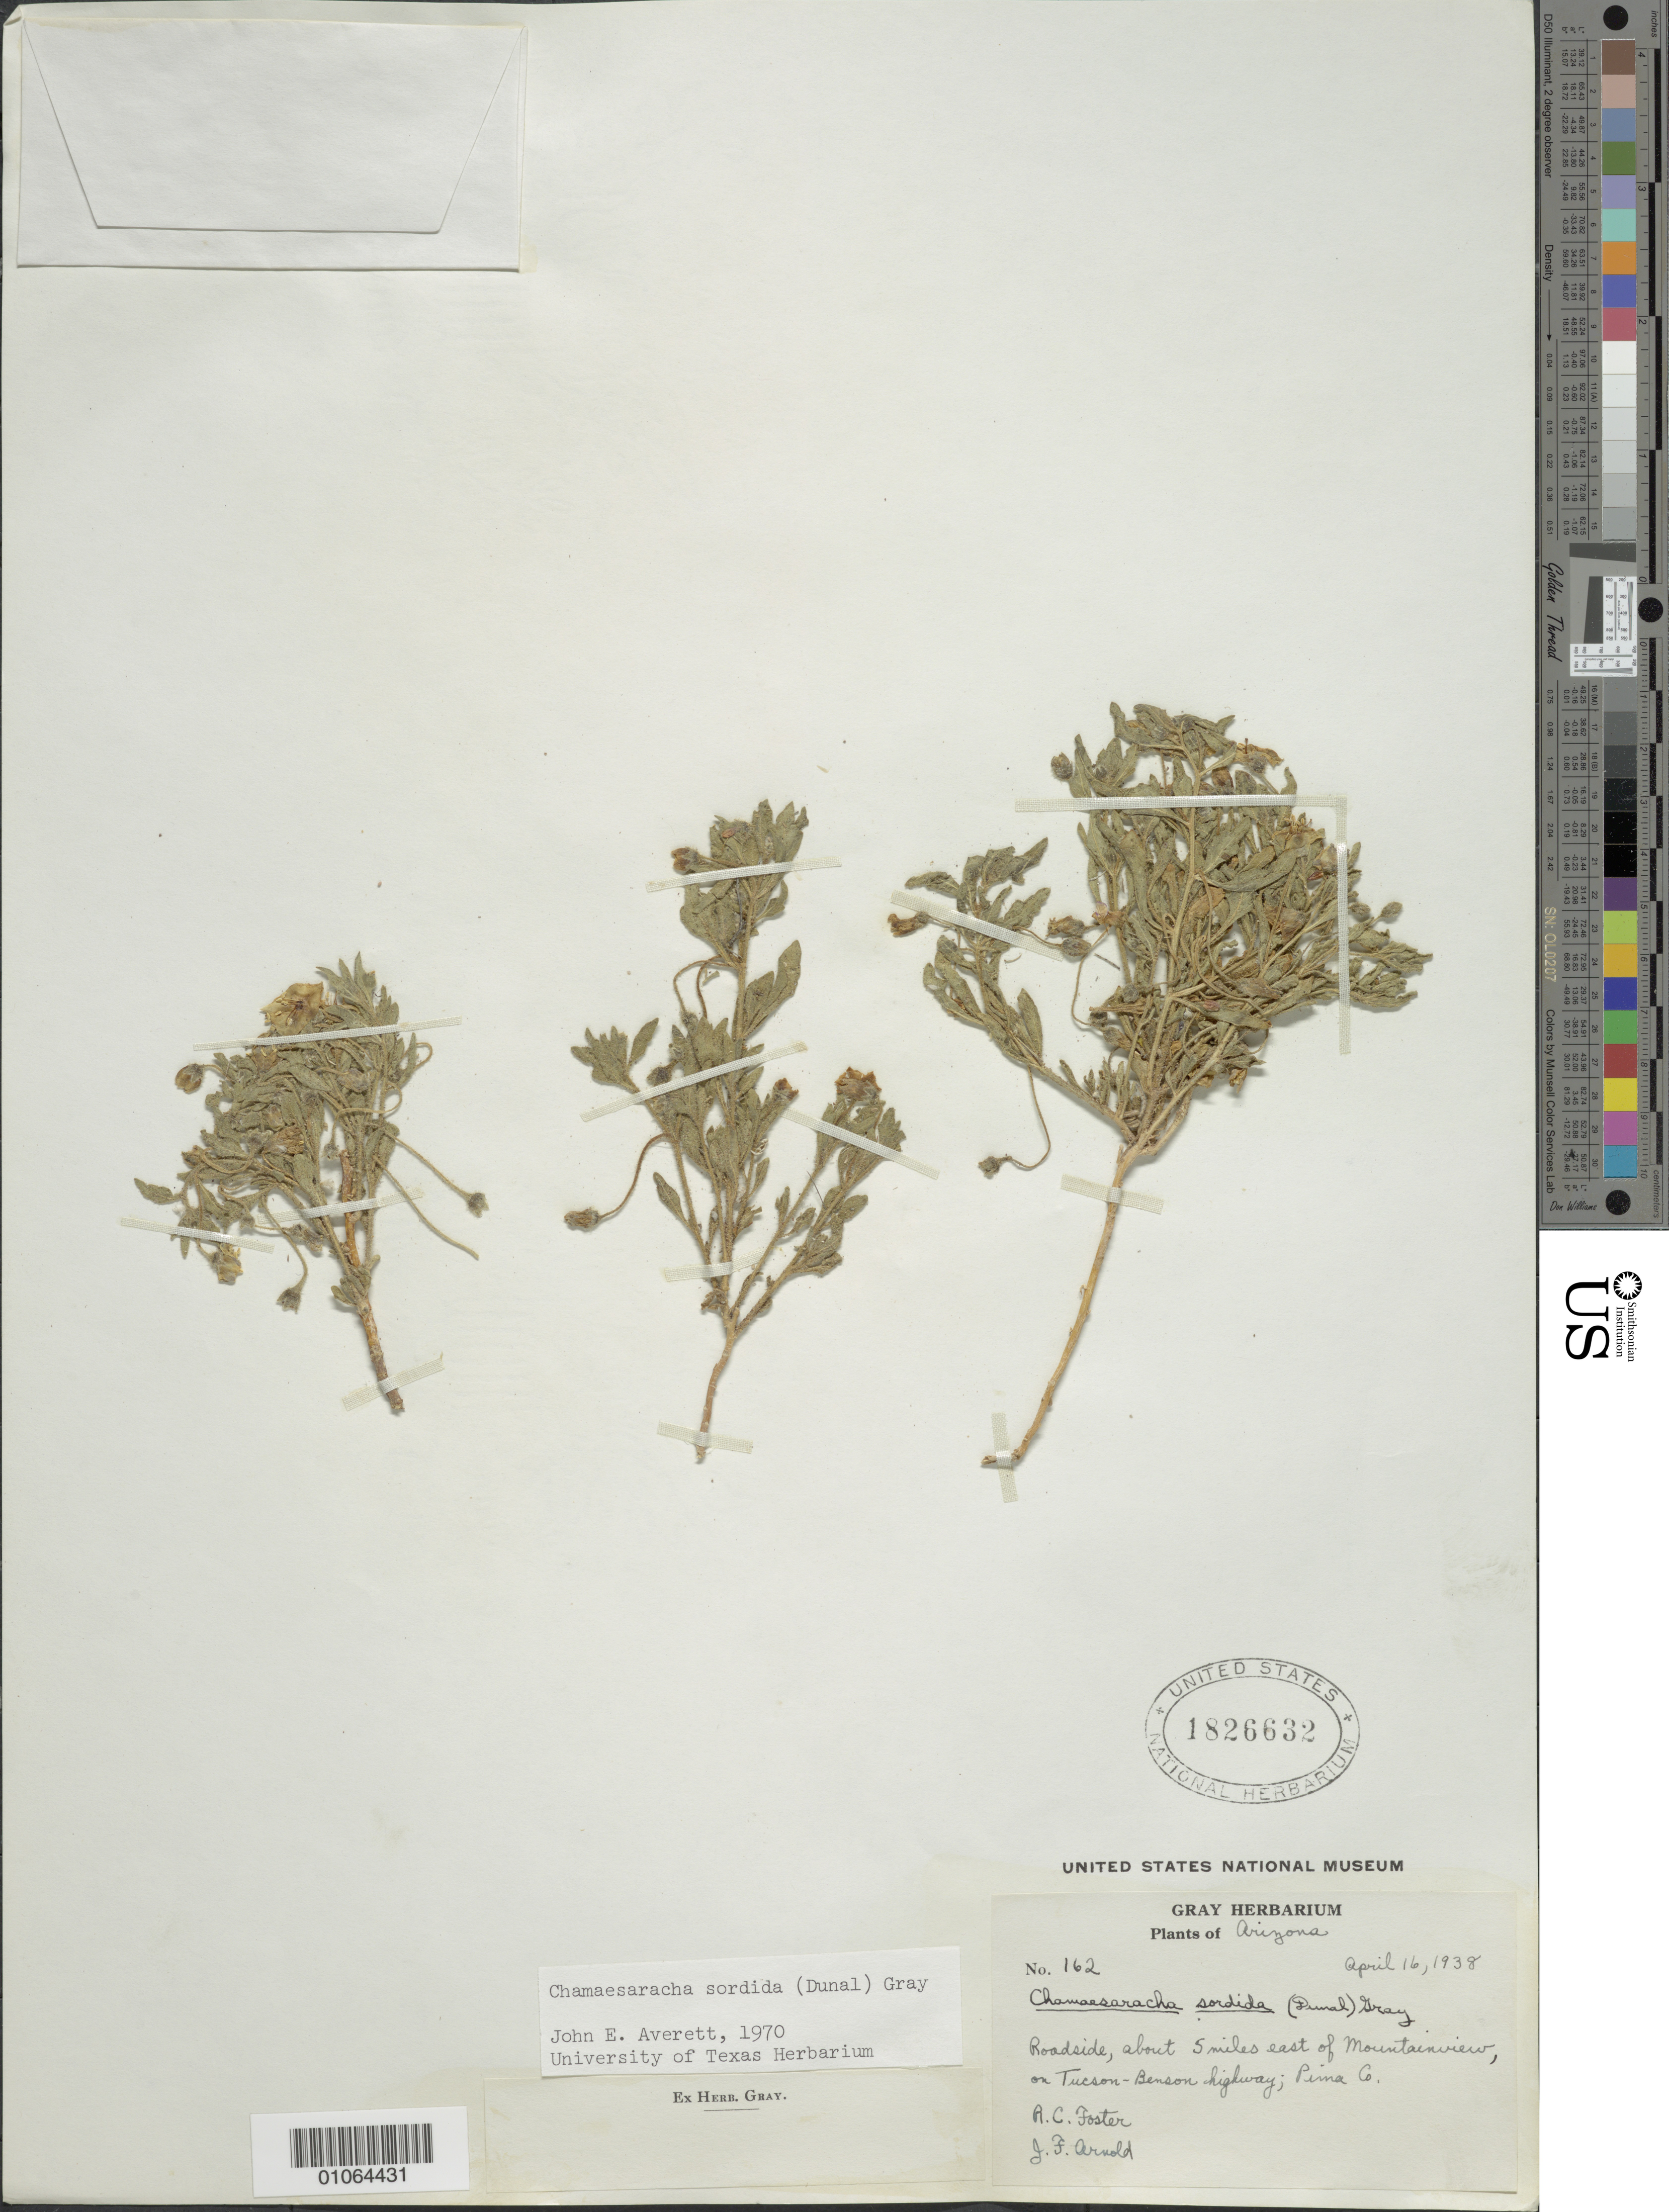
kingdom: Plantae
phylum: Tracheophyta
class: Magnoliopsida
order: Solanales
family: Solanaceae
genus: Chamaesaracha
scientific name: Chamaesaracha sordida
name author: (Dunal) S.F. Gray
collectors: J. F. Arnold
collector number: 162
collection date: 1938-04-16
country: United States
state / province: Arizona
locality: Roadside, about 5 miles east of Mountainview, on Tucson-Benson highway, Pina Co.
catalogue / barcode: US 1826632